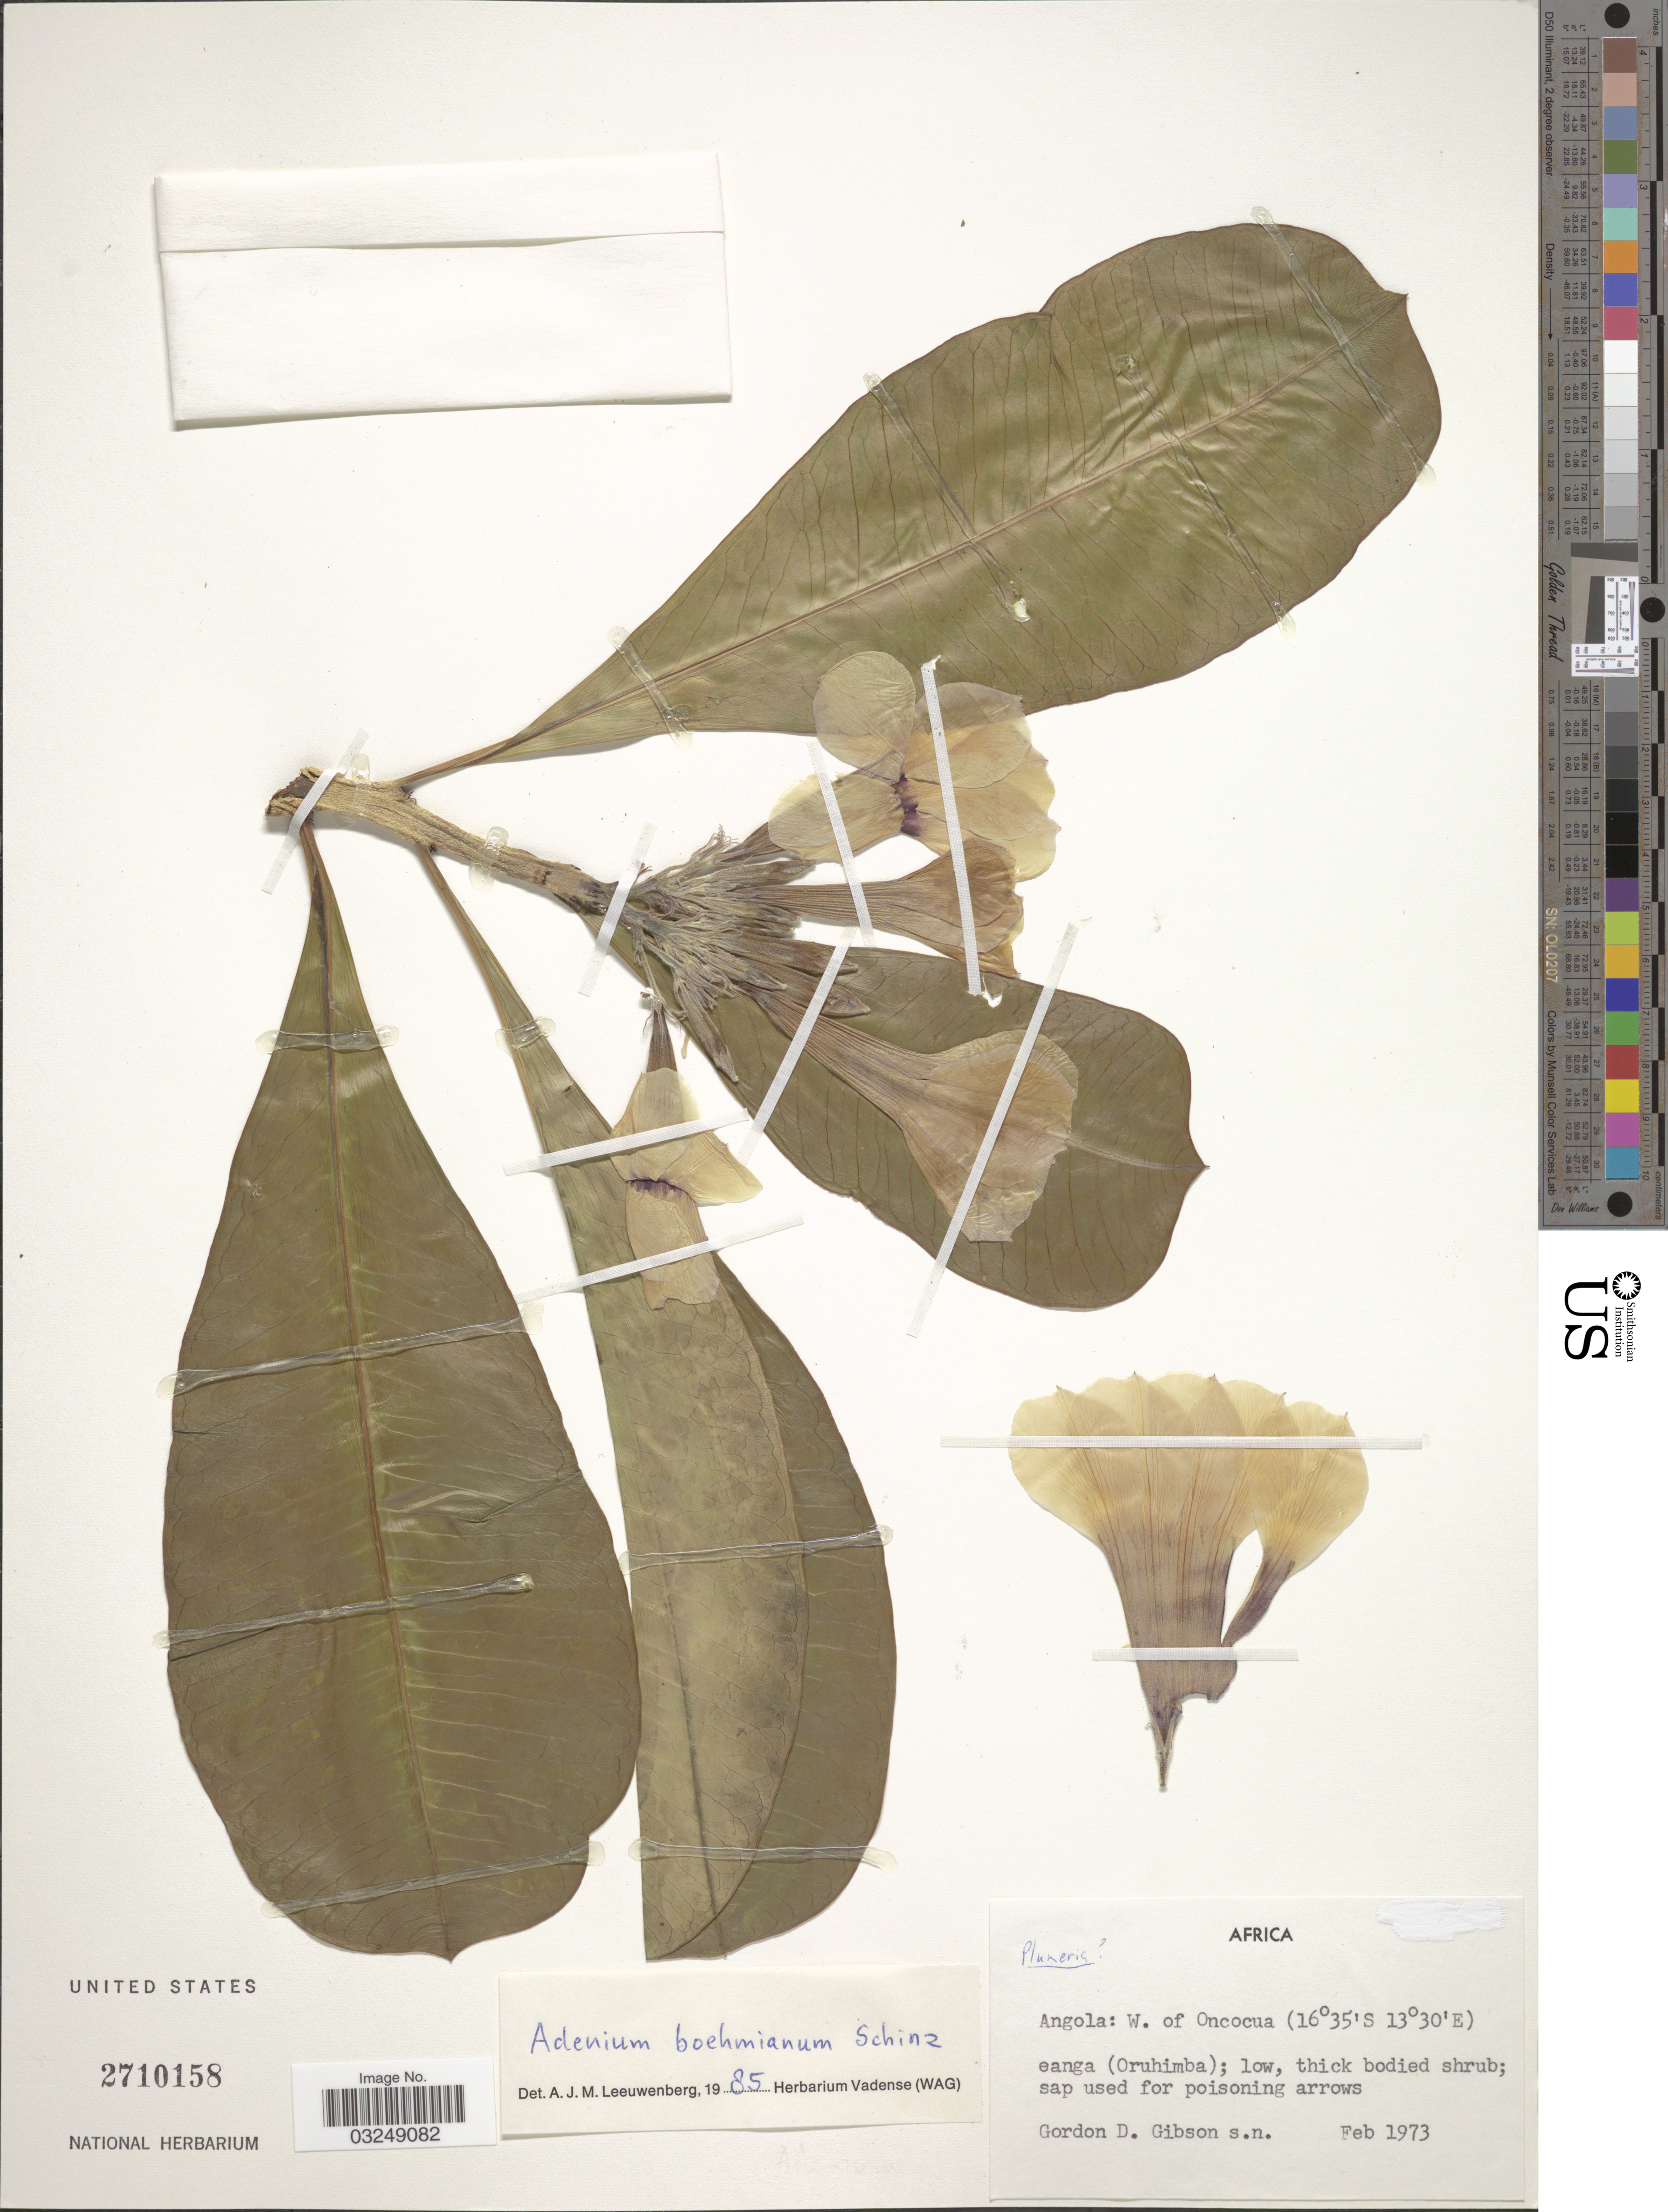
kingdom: Plantae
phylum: Tracheophyta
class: Magnoliopsida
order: Gentianales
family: Apocynaceae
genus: Adenium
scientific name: Adenium boehmianum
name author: Schinz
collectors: G. D. Gibson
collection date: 1973-02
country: Angola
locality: W. of Oncocua, eanga (Oruhimba).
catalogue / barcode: US 2710158